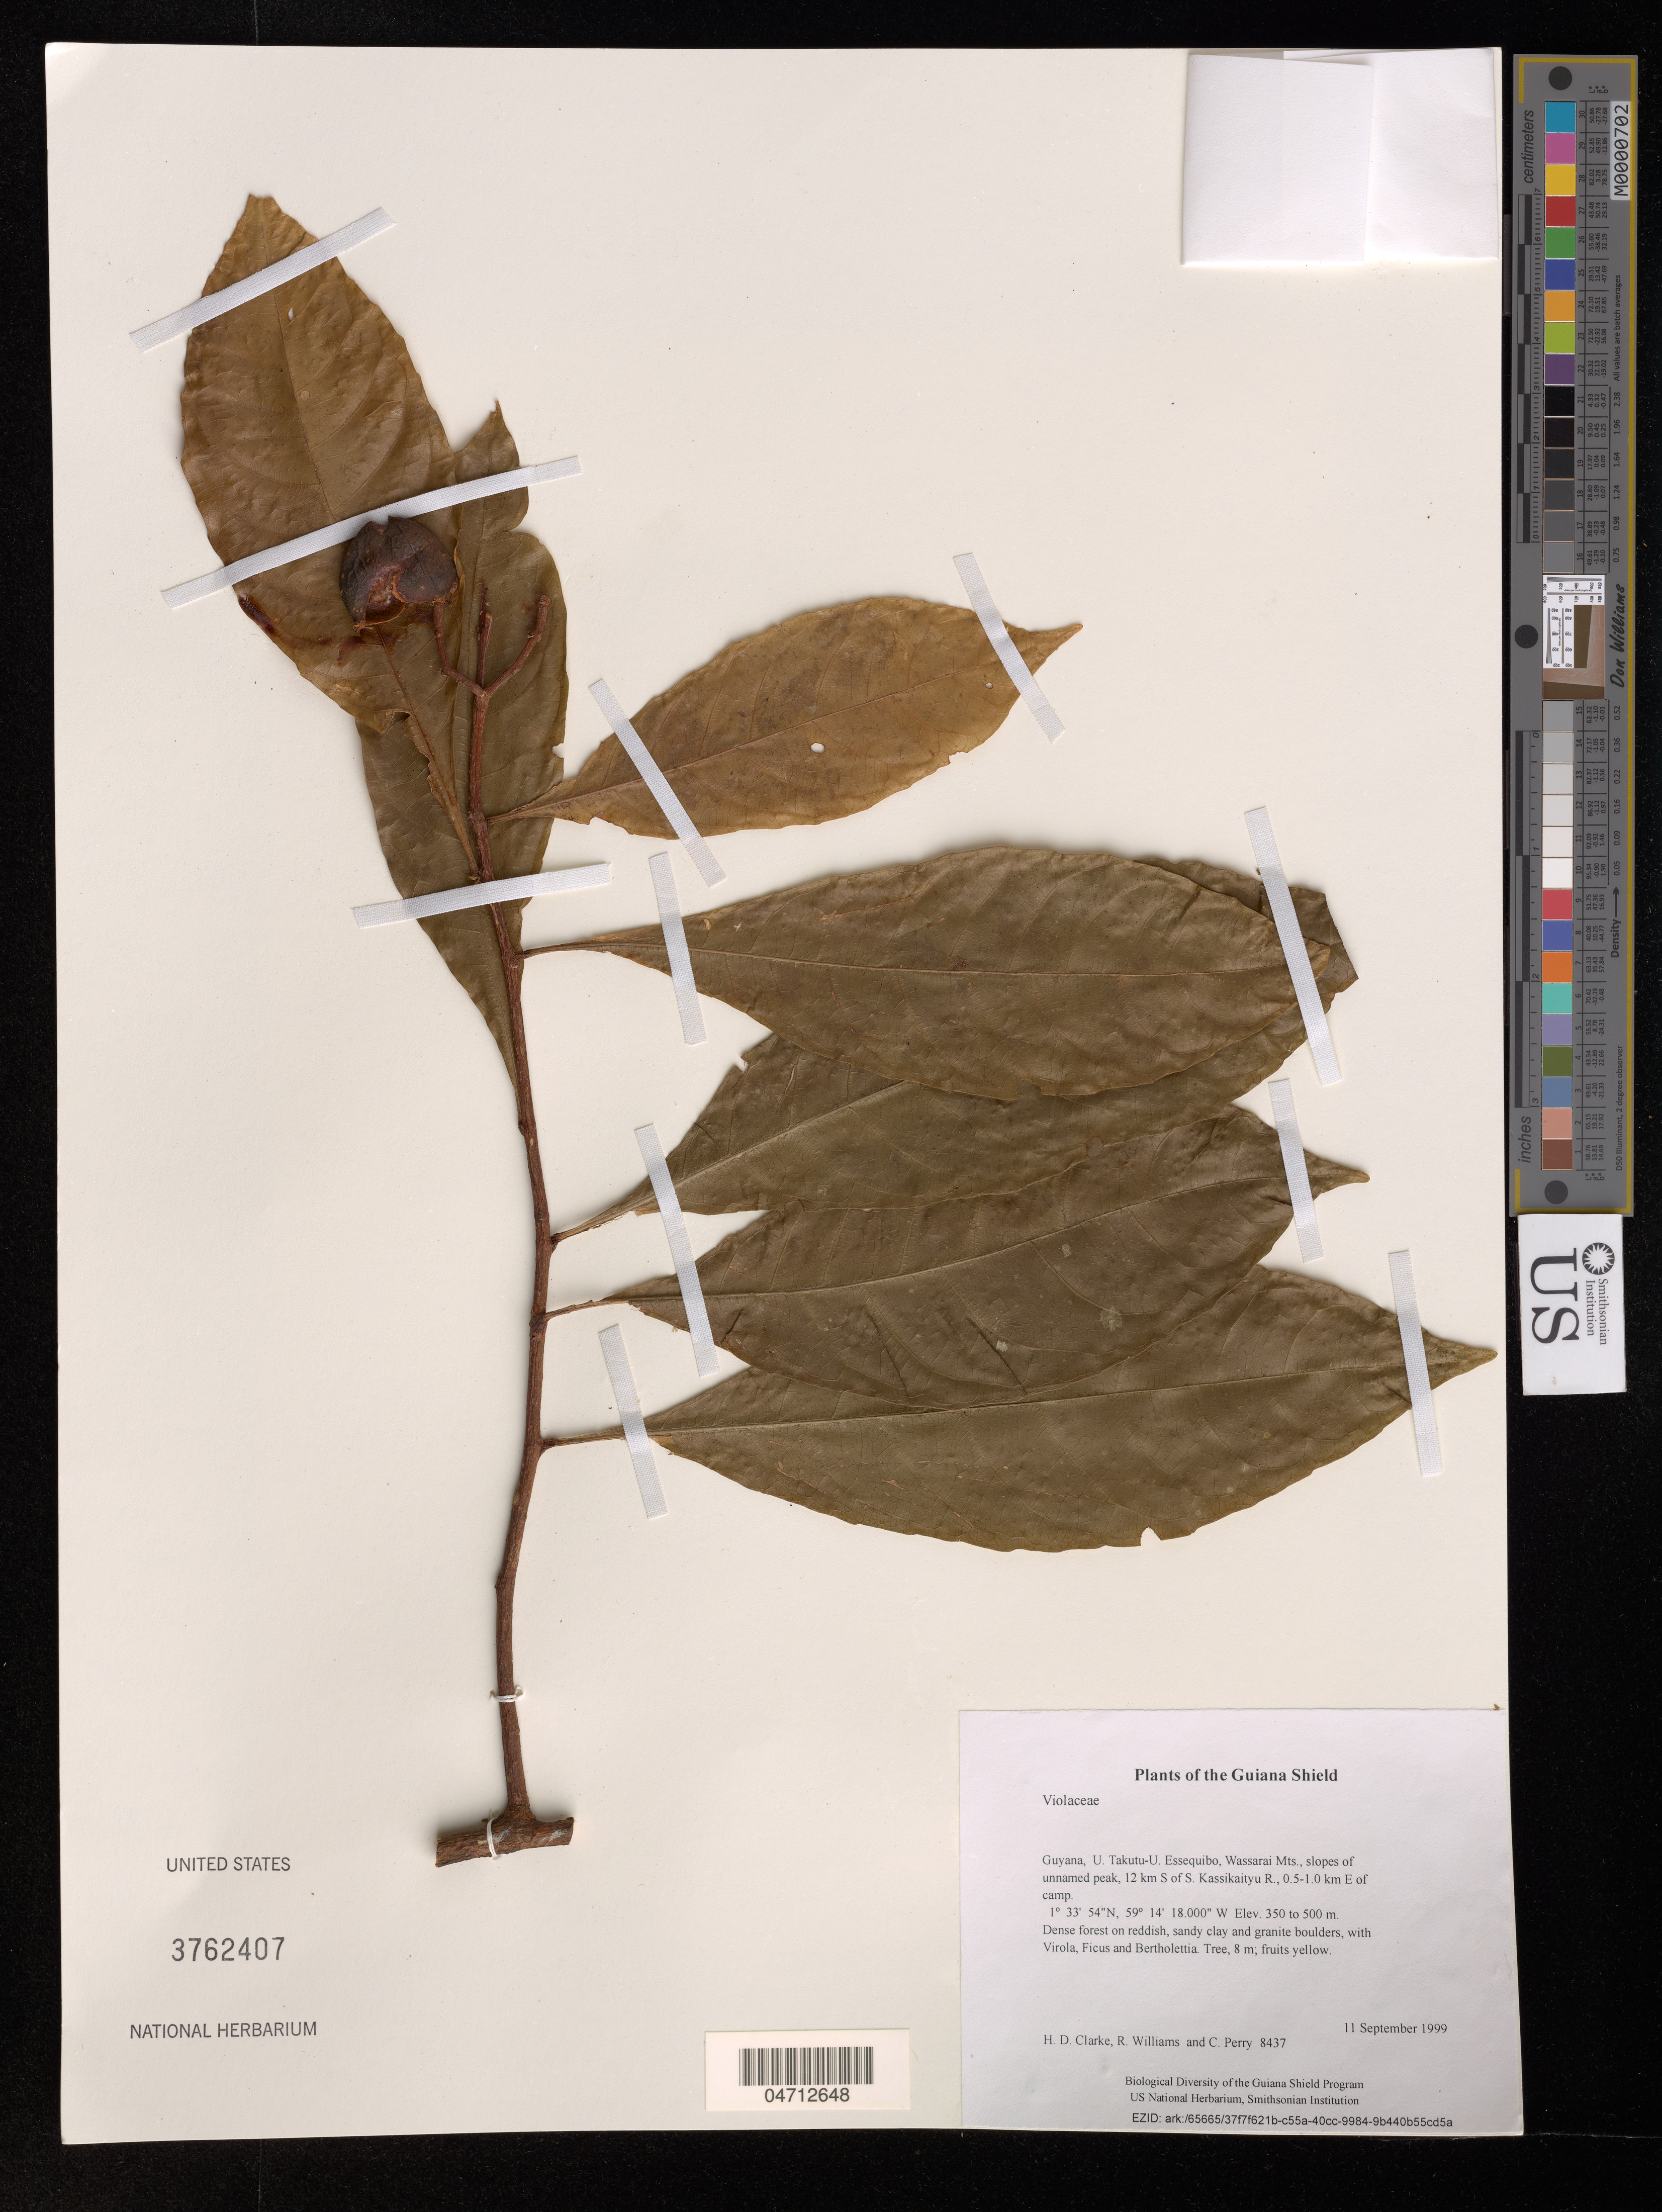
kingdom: Plantae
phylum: Tracheophyta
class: Magnoliopsida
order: Malpighiales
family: Violaceae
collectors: H. D. Clarke, R. Williams & C. Perry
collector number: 8437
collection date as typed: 11 September 1999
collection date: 1999-09-11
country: Guyana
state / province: U. Takutu-U. Essequibo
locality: Wassarai Mts., slopes of unnamed peak, 12 km S of S. Kassikaityu R., 0.5-1.0 km E of camp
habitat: Dense forest on reddish, sandy clay and granite boulders, with Virola, Ficus and Bertholettia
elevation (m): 350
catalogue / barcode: US 3762407